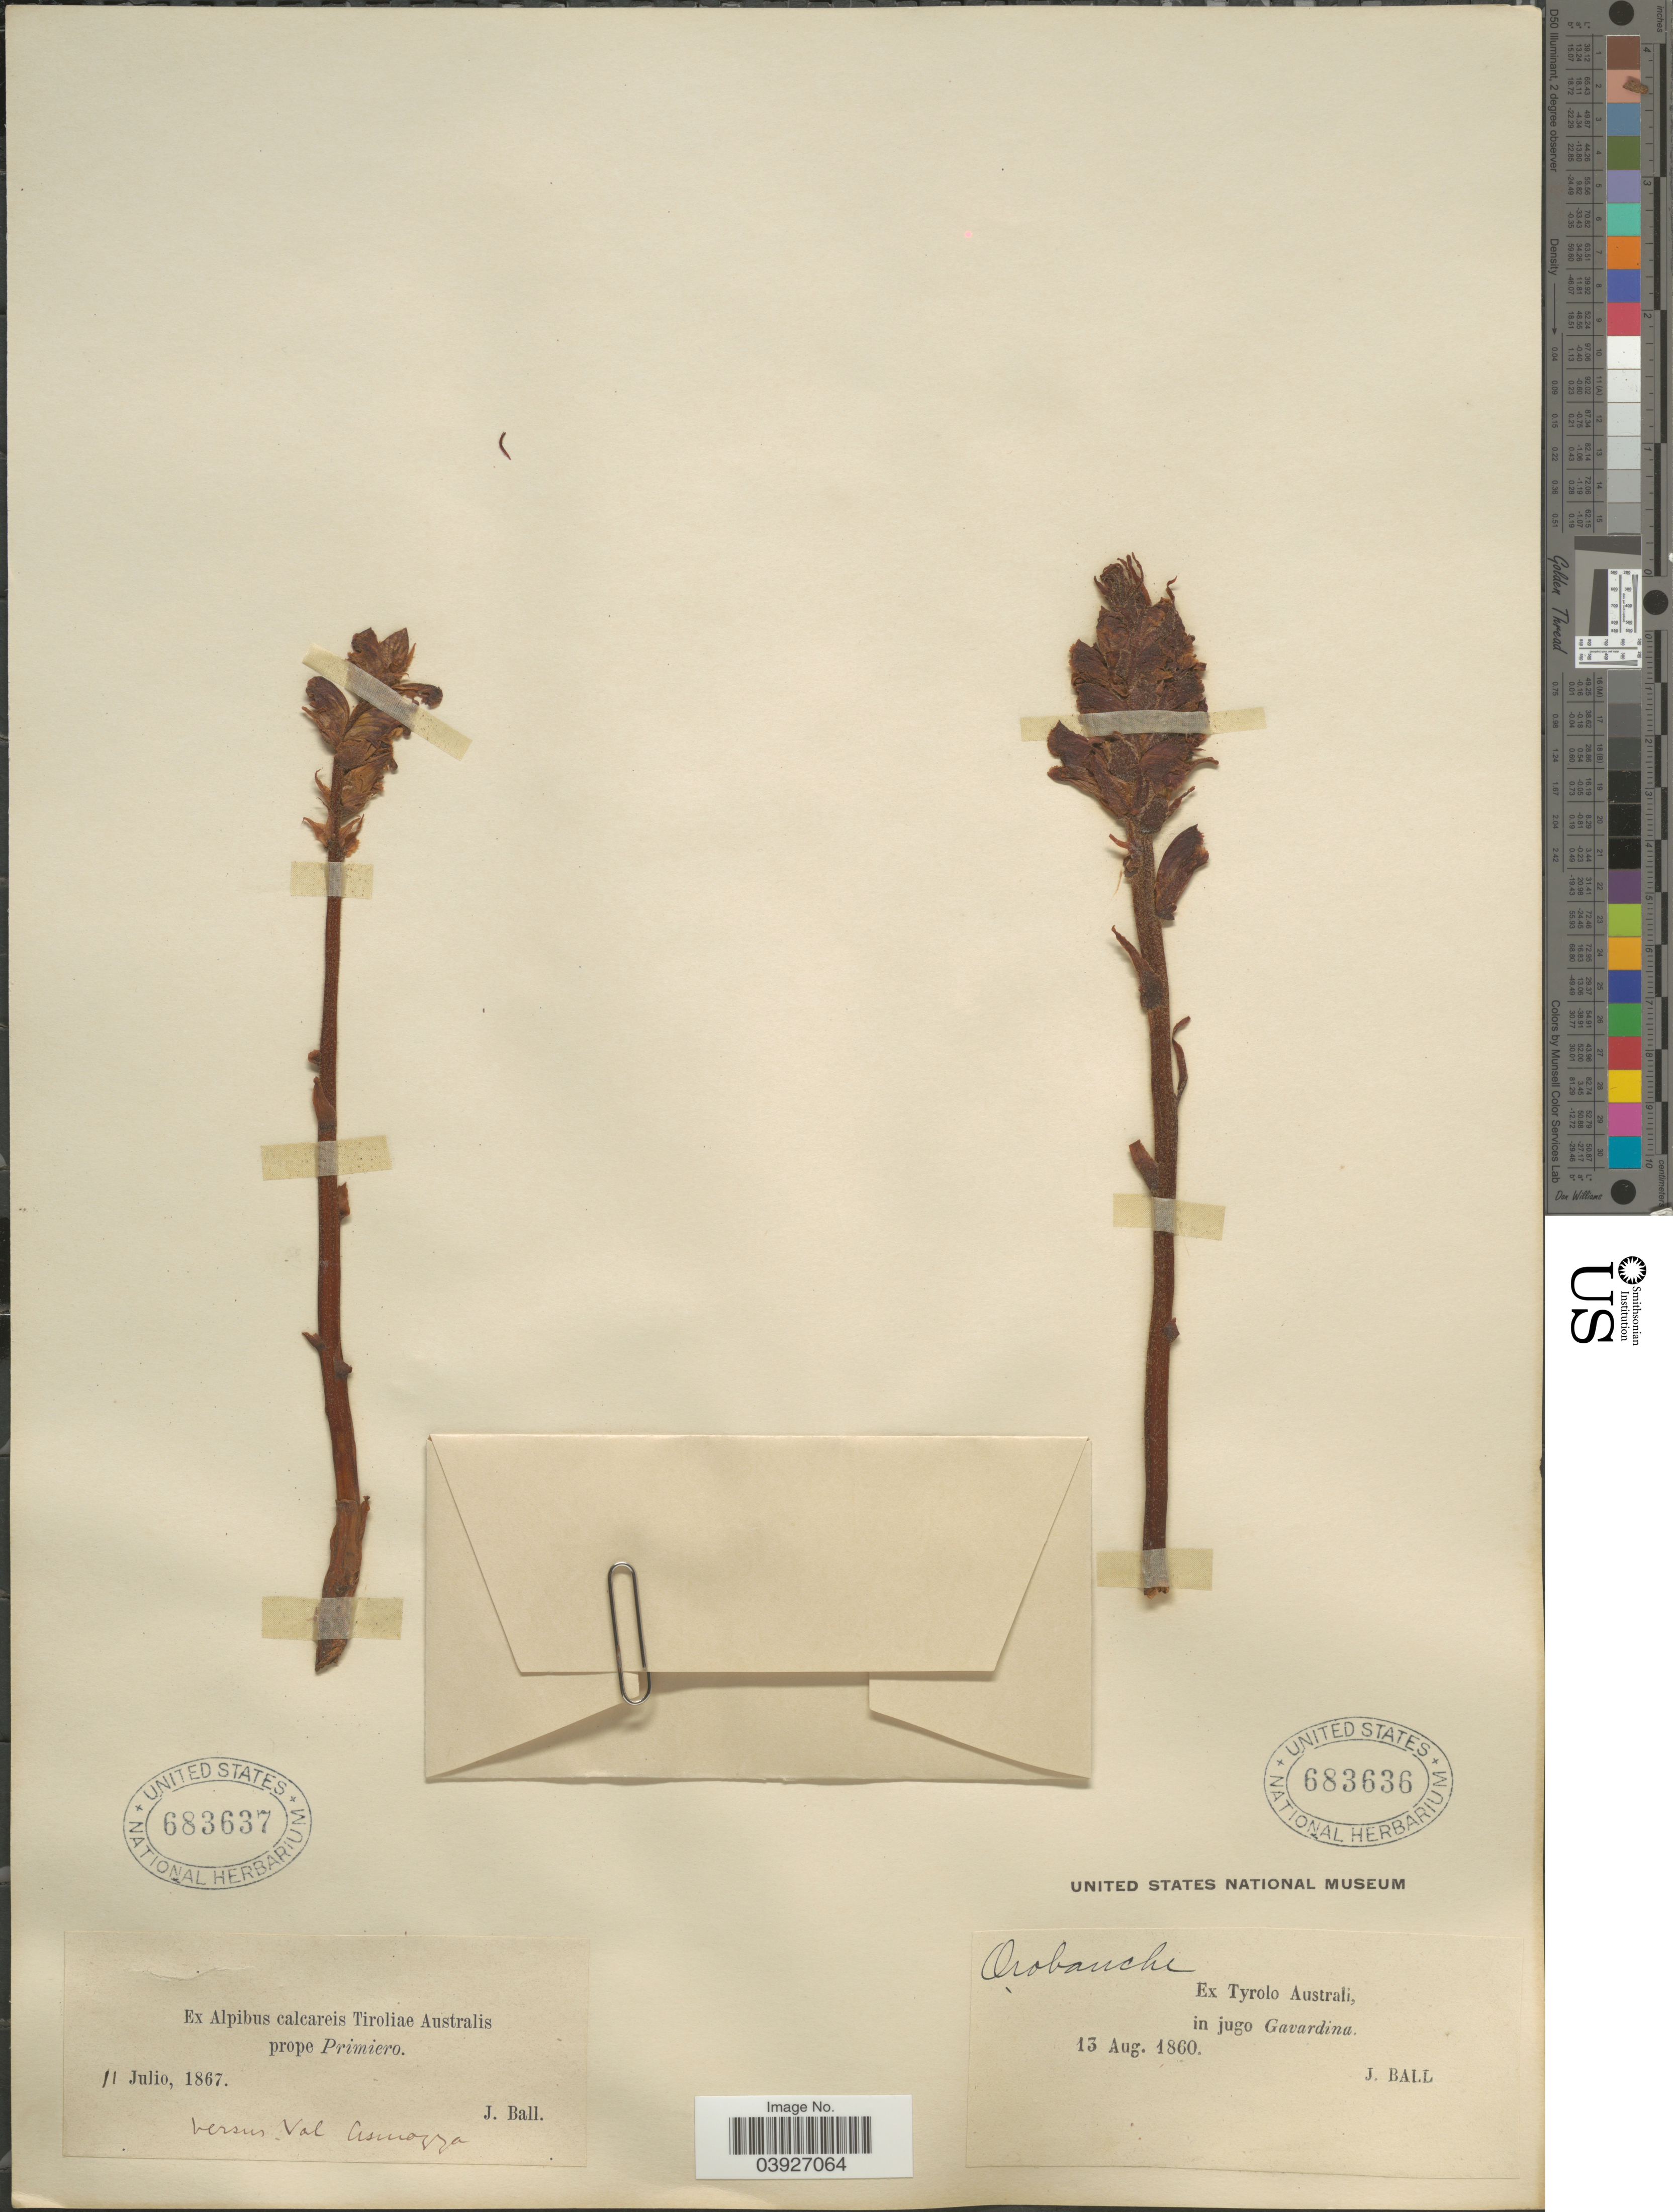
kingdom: Plantae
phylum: Tracheophyta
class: Magnoliopsida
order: Lamiales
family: Orobanchaceae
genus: Orobanche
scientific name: Orobanche sp.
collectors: J. Ball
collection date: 1860-08-13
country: Italy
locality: Ex Tyrolo Australi, in jugo Gavardina.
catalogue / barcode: US 683636-2